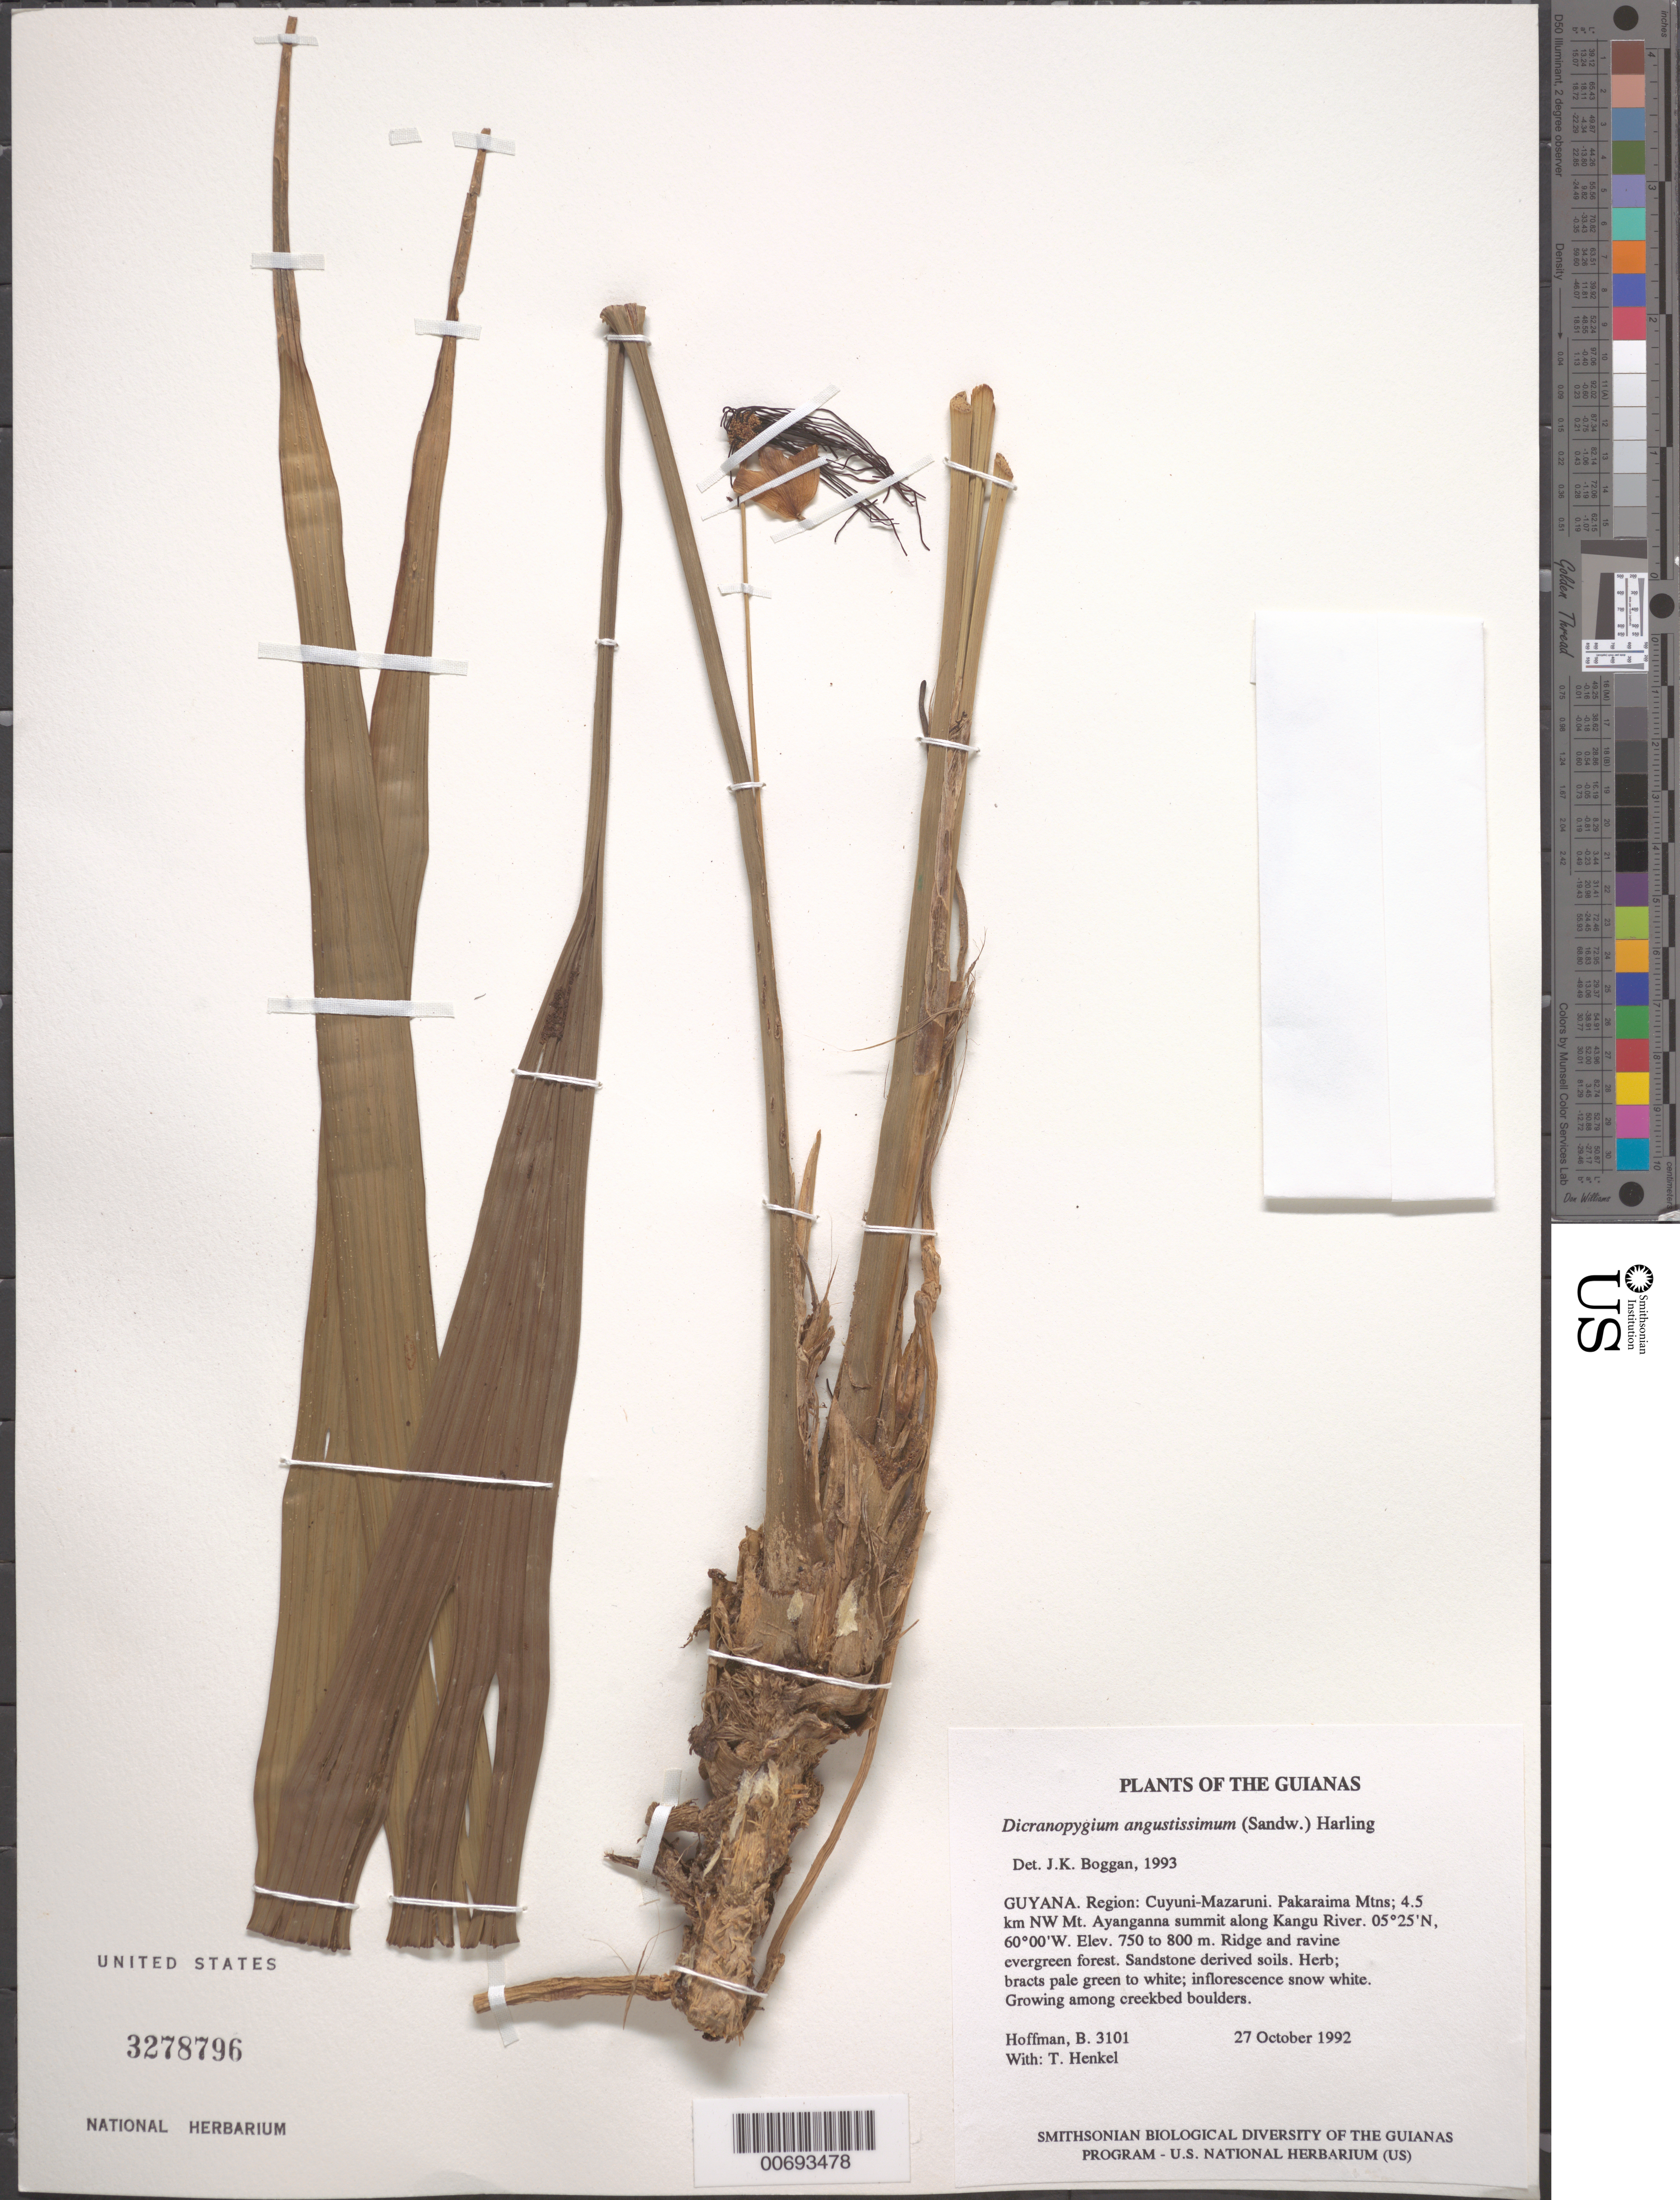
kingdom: Plantae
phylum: Tracheophyta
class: Liliopsida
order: Pandanales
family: Cyclanthaceae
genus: Dicranopygium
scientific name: Dicranopygium angustissimum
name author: (Sandwith) Harling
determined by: Boggan, J. K., (US), NMNH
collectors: B. Hoffman & T. Henkel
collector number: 3101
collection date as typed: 27 October 1992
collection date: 1992-10-27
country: Guyana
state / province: Cuyuni-Mazaruni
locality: Pakaraima Mountains; 4.5 km NW of Mt. Ayanganna summit along Kangu River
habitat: Ridge and ravine evergreen forest. Sandstone derived soils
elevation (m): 750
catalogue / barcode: US 3278796